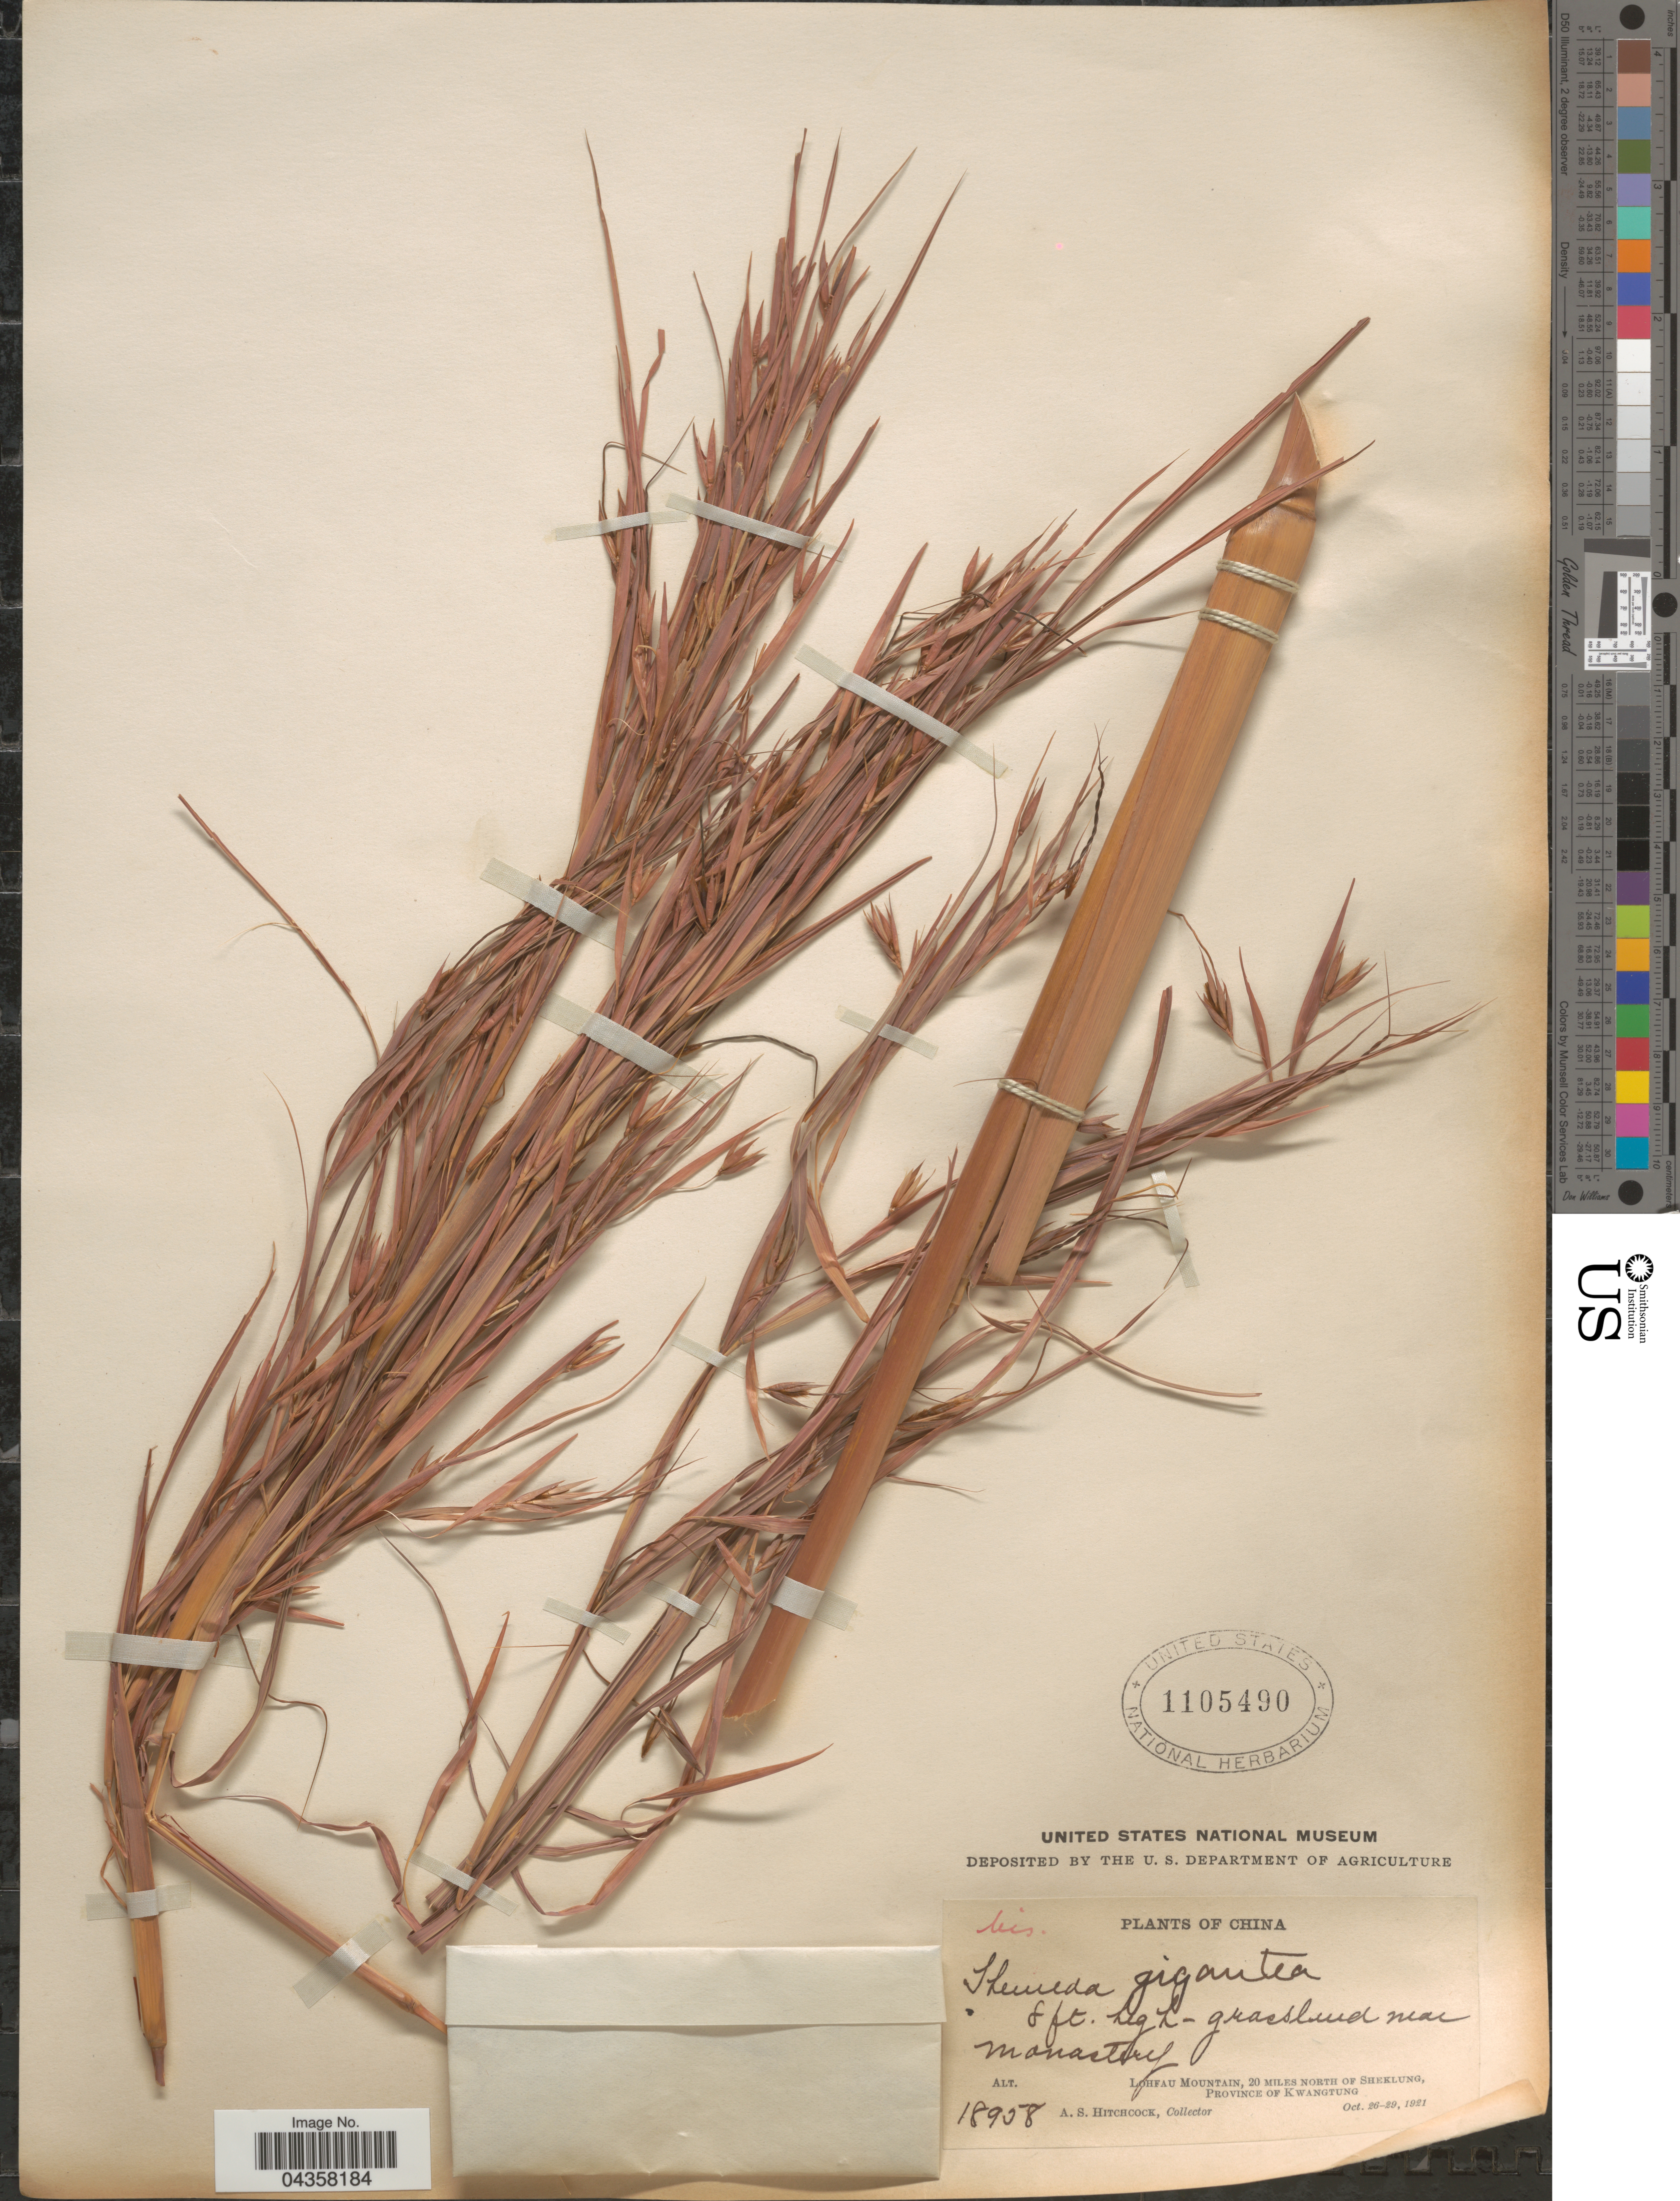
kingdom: Plantae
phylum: Tracheophyta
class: Liliopsida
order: Poales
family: Poaceae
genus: Themeda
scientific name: Themeda gigantea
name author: Hack.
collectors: A. S. Hitchcock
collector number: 18958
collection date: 1921-10-26/1921-10-29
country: China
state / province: Guangdong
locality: Near monastery. Lohfau Mountain, 20 miles north of Sheklung, Province of Kwangtung.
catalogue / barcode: US 1105490